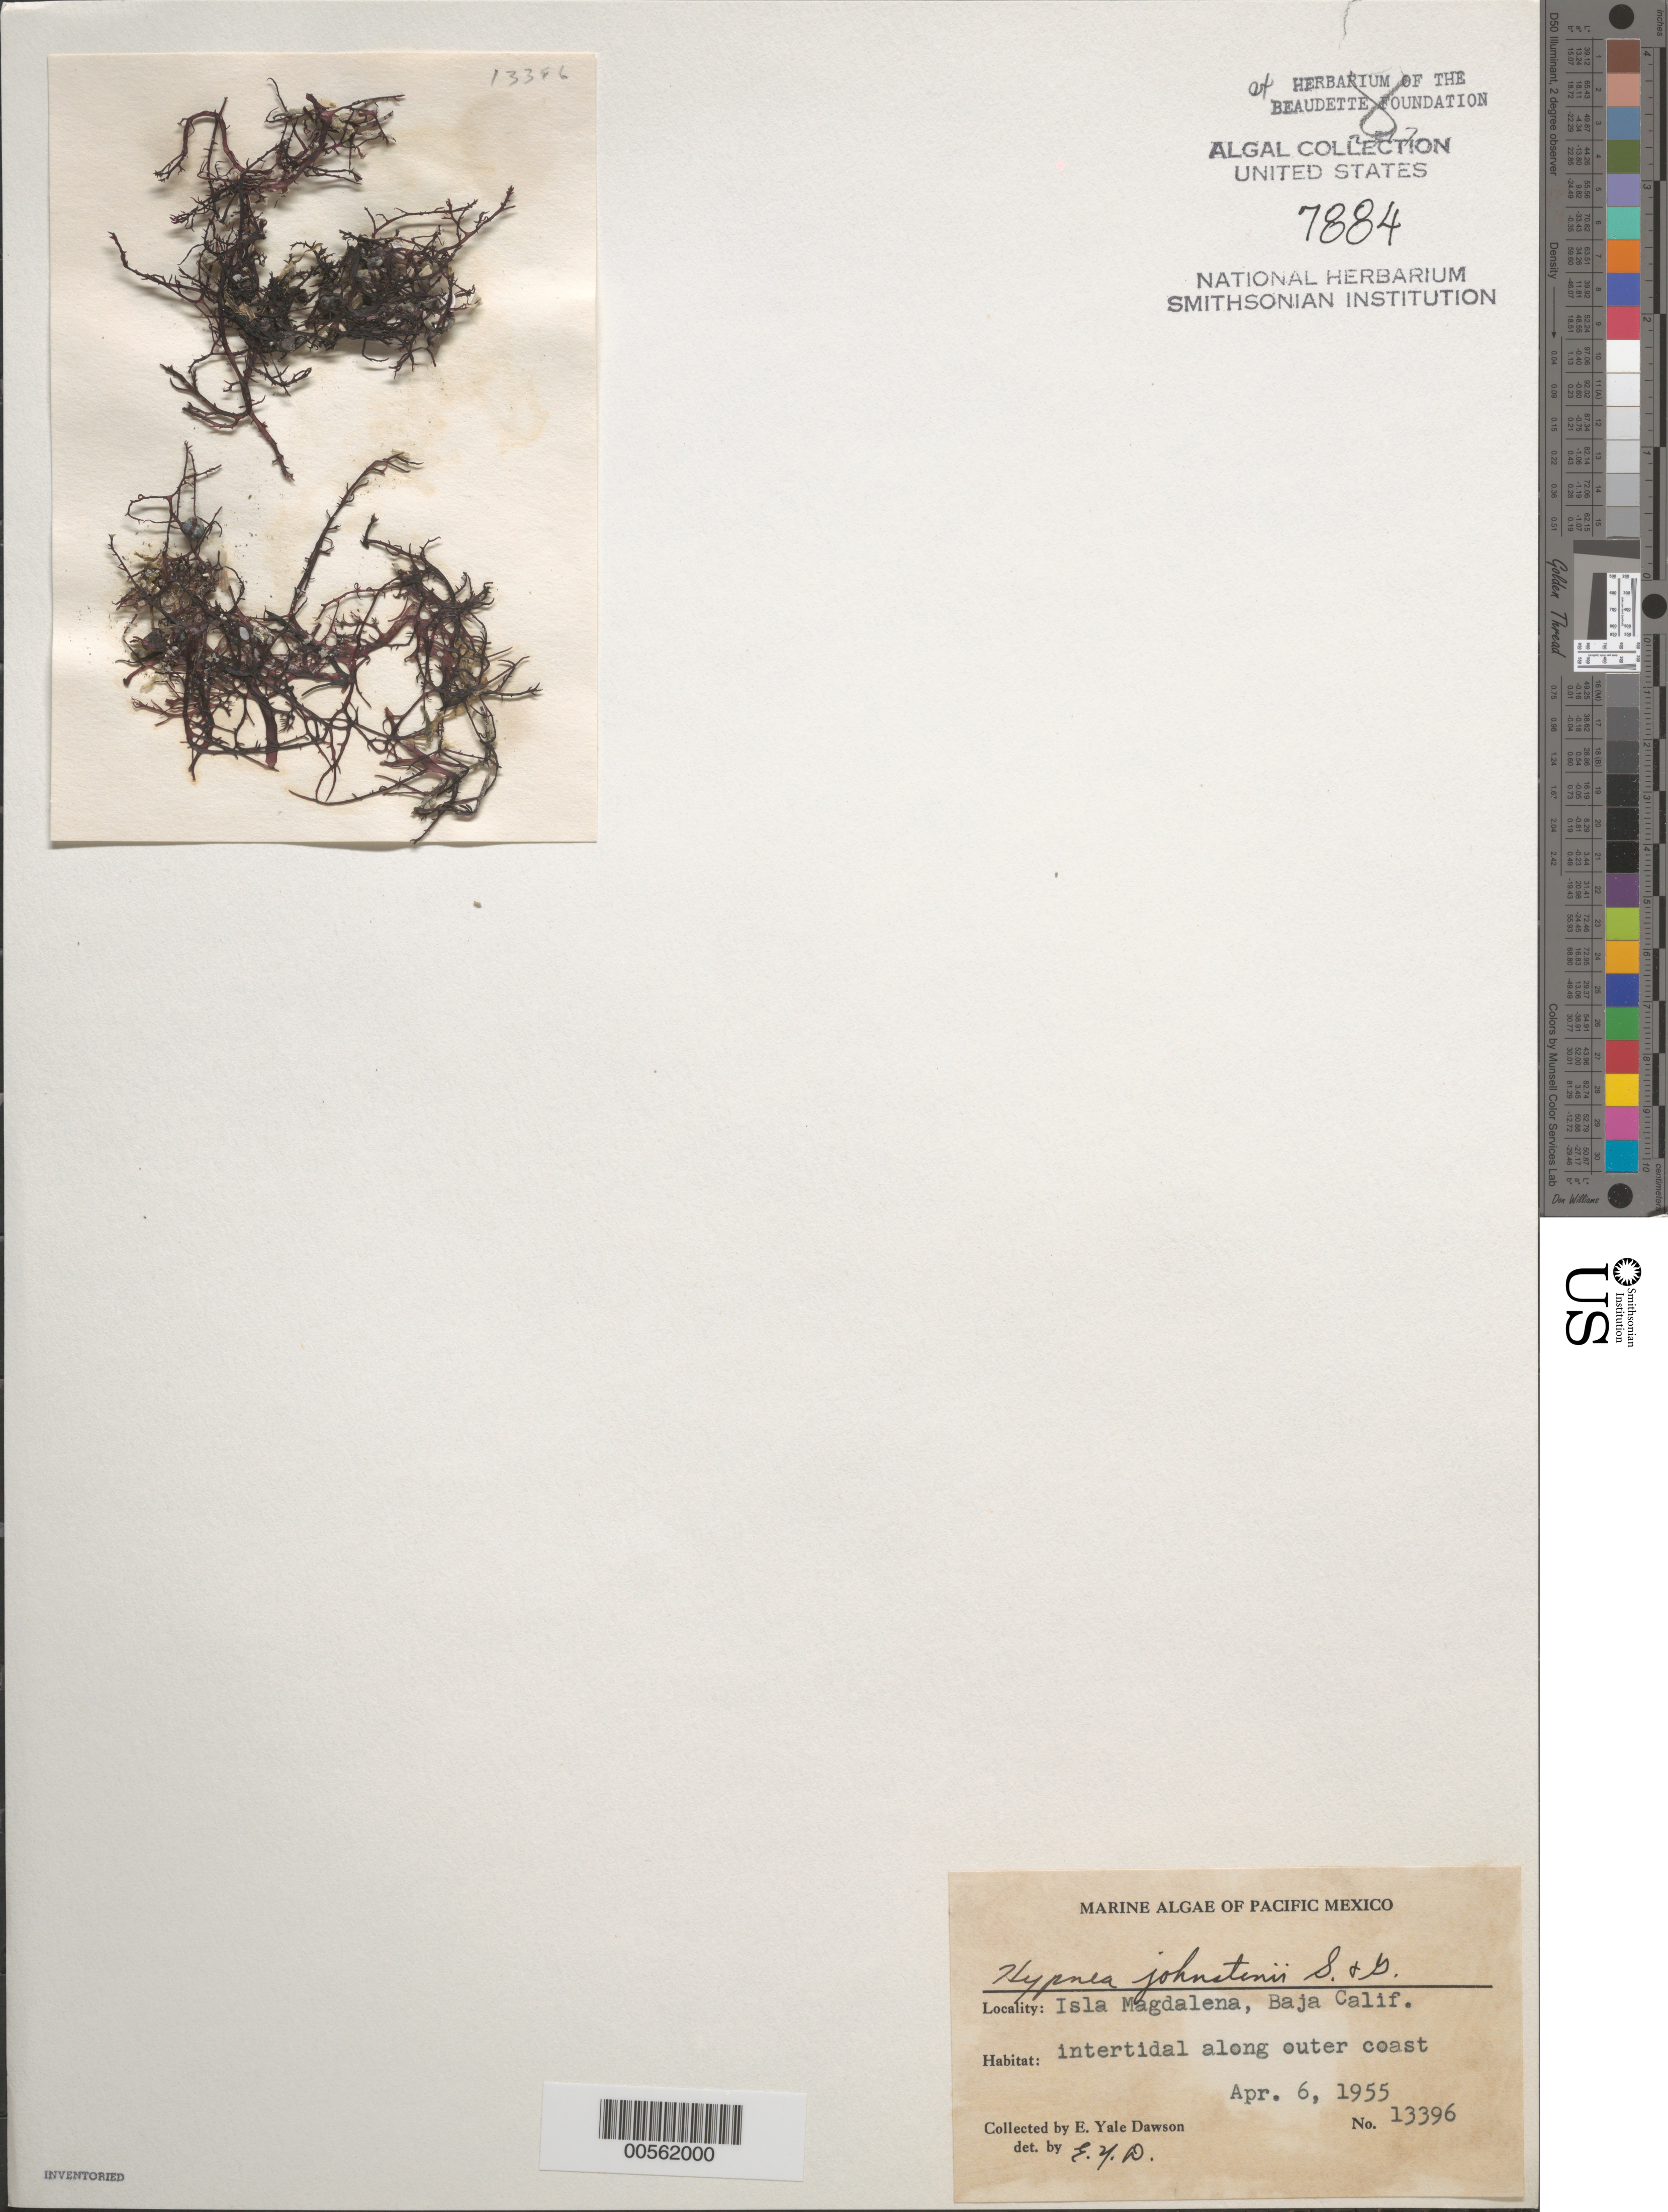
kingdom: Plantae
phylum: Rhodophyta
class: Florideophyceae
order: Gigartinales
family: Cystocloniaceae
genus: Hypnea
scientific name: Hypnea johnstonii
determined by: Dawson, E. Y.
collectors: E. Y. Dawson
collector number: EYD 13396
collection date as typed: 06 Apr 1955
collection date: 1955-04-06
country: Mexico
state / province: Baja California Sur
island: Isla Magdalena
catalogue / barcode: US 7884